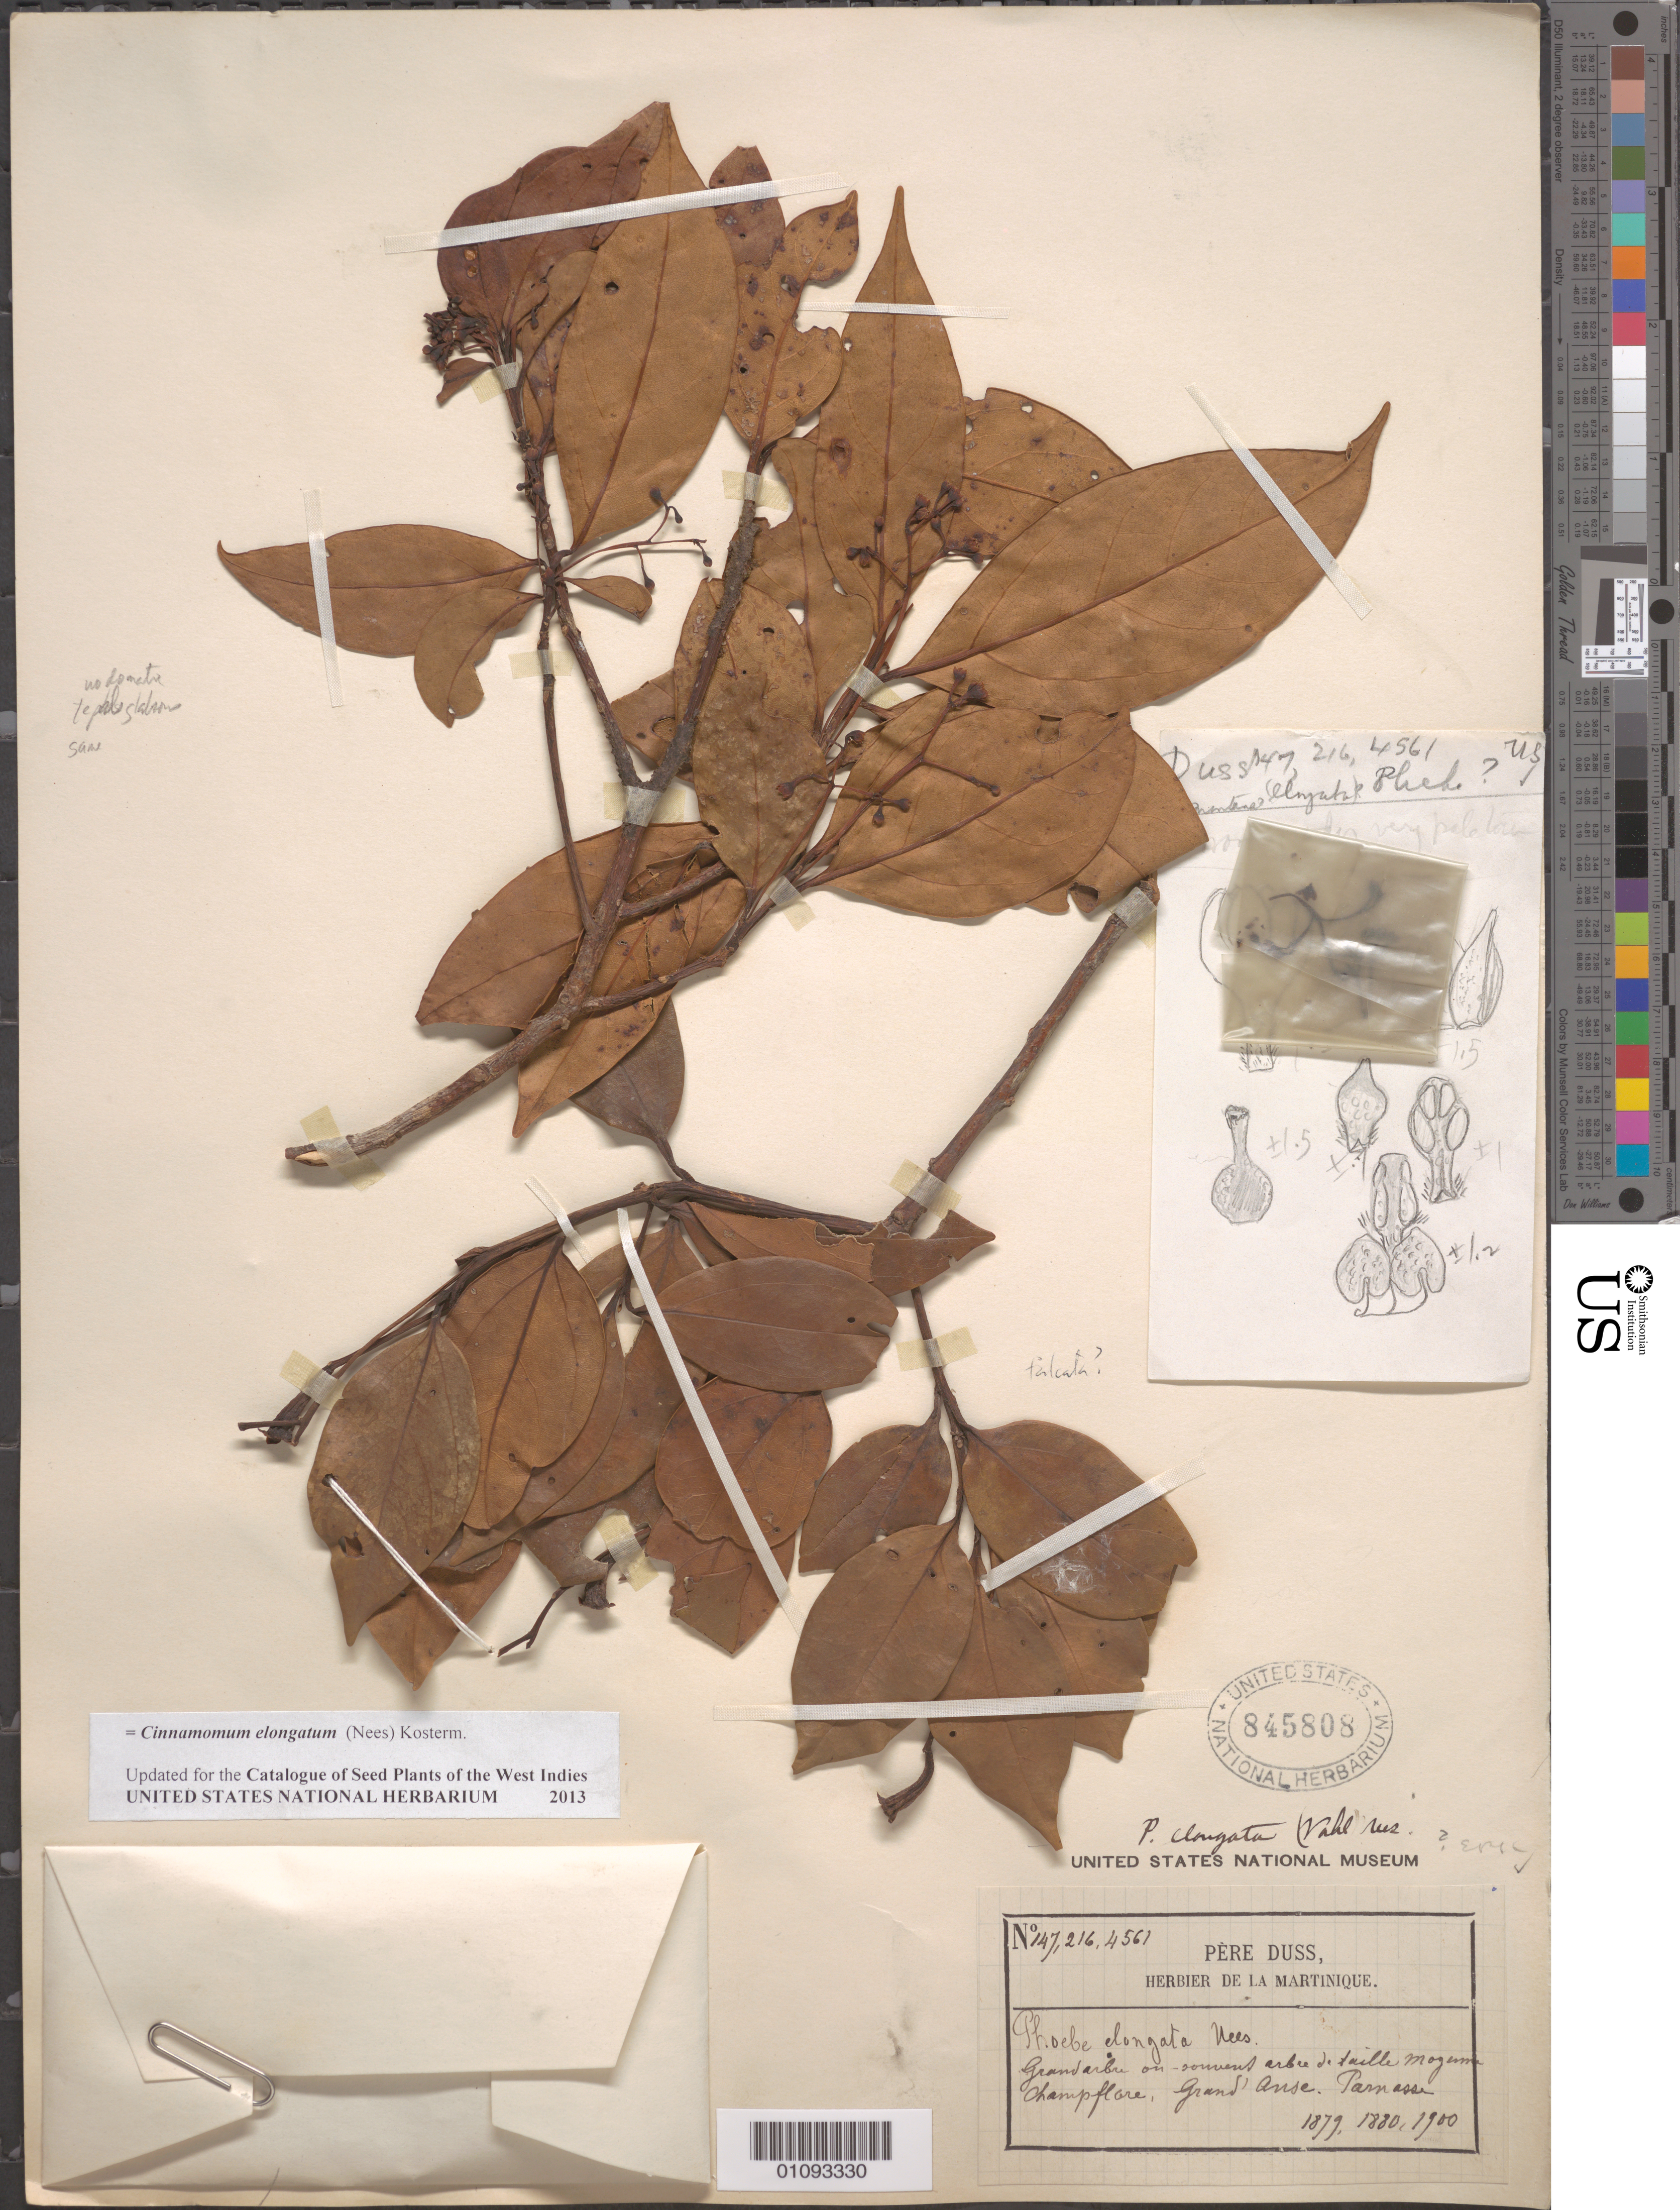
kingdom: Plantae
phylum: Tracheophyta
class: Magnoliopsida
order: Laurales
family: Lauraceae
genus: Cinnamomum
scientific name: Cinnamomum elongatum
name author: (Nees) Kosterm.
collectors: Père Duss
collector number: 147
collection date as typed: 1879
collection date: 1879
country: Martinique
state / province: Saint-Pierre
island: Martinique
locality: Grand Anse.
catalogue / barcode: US 845808